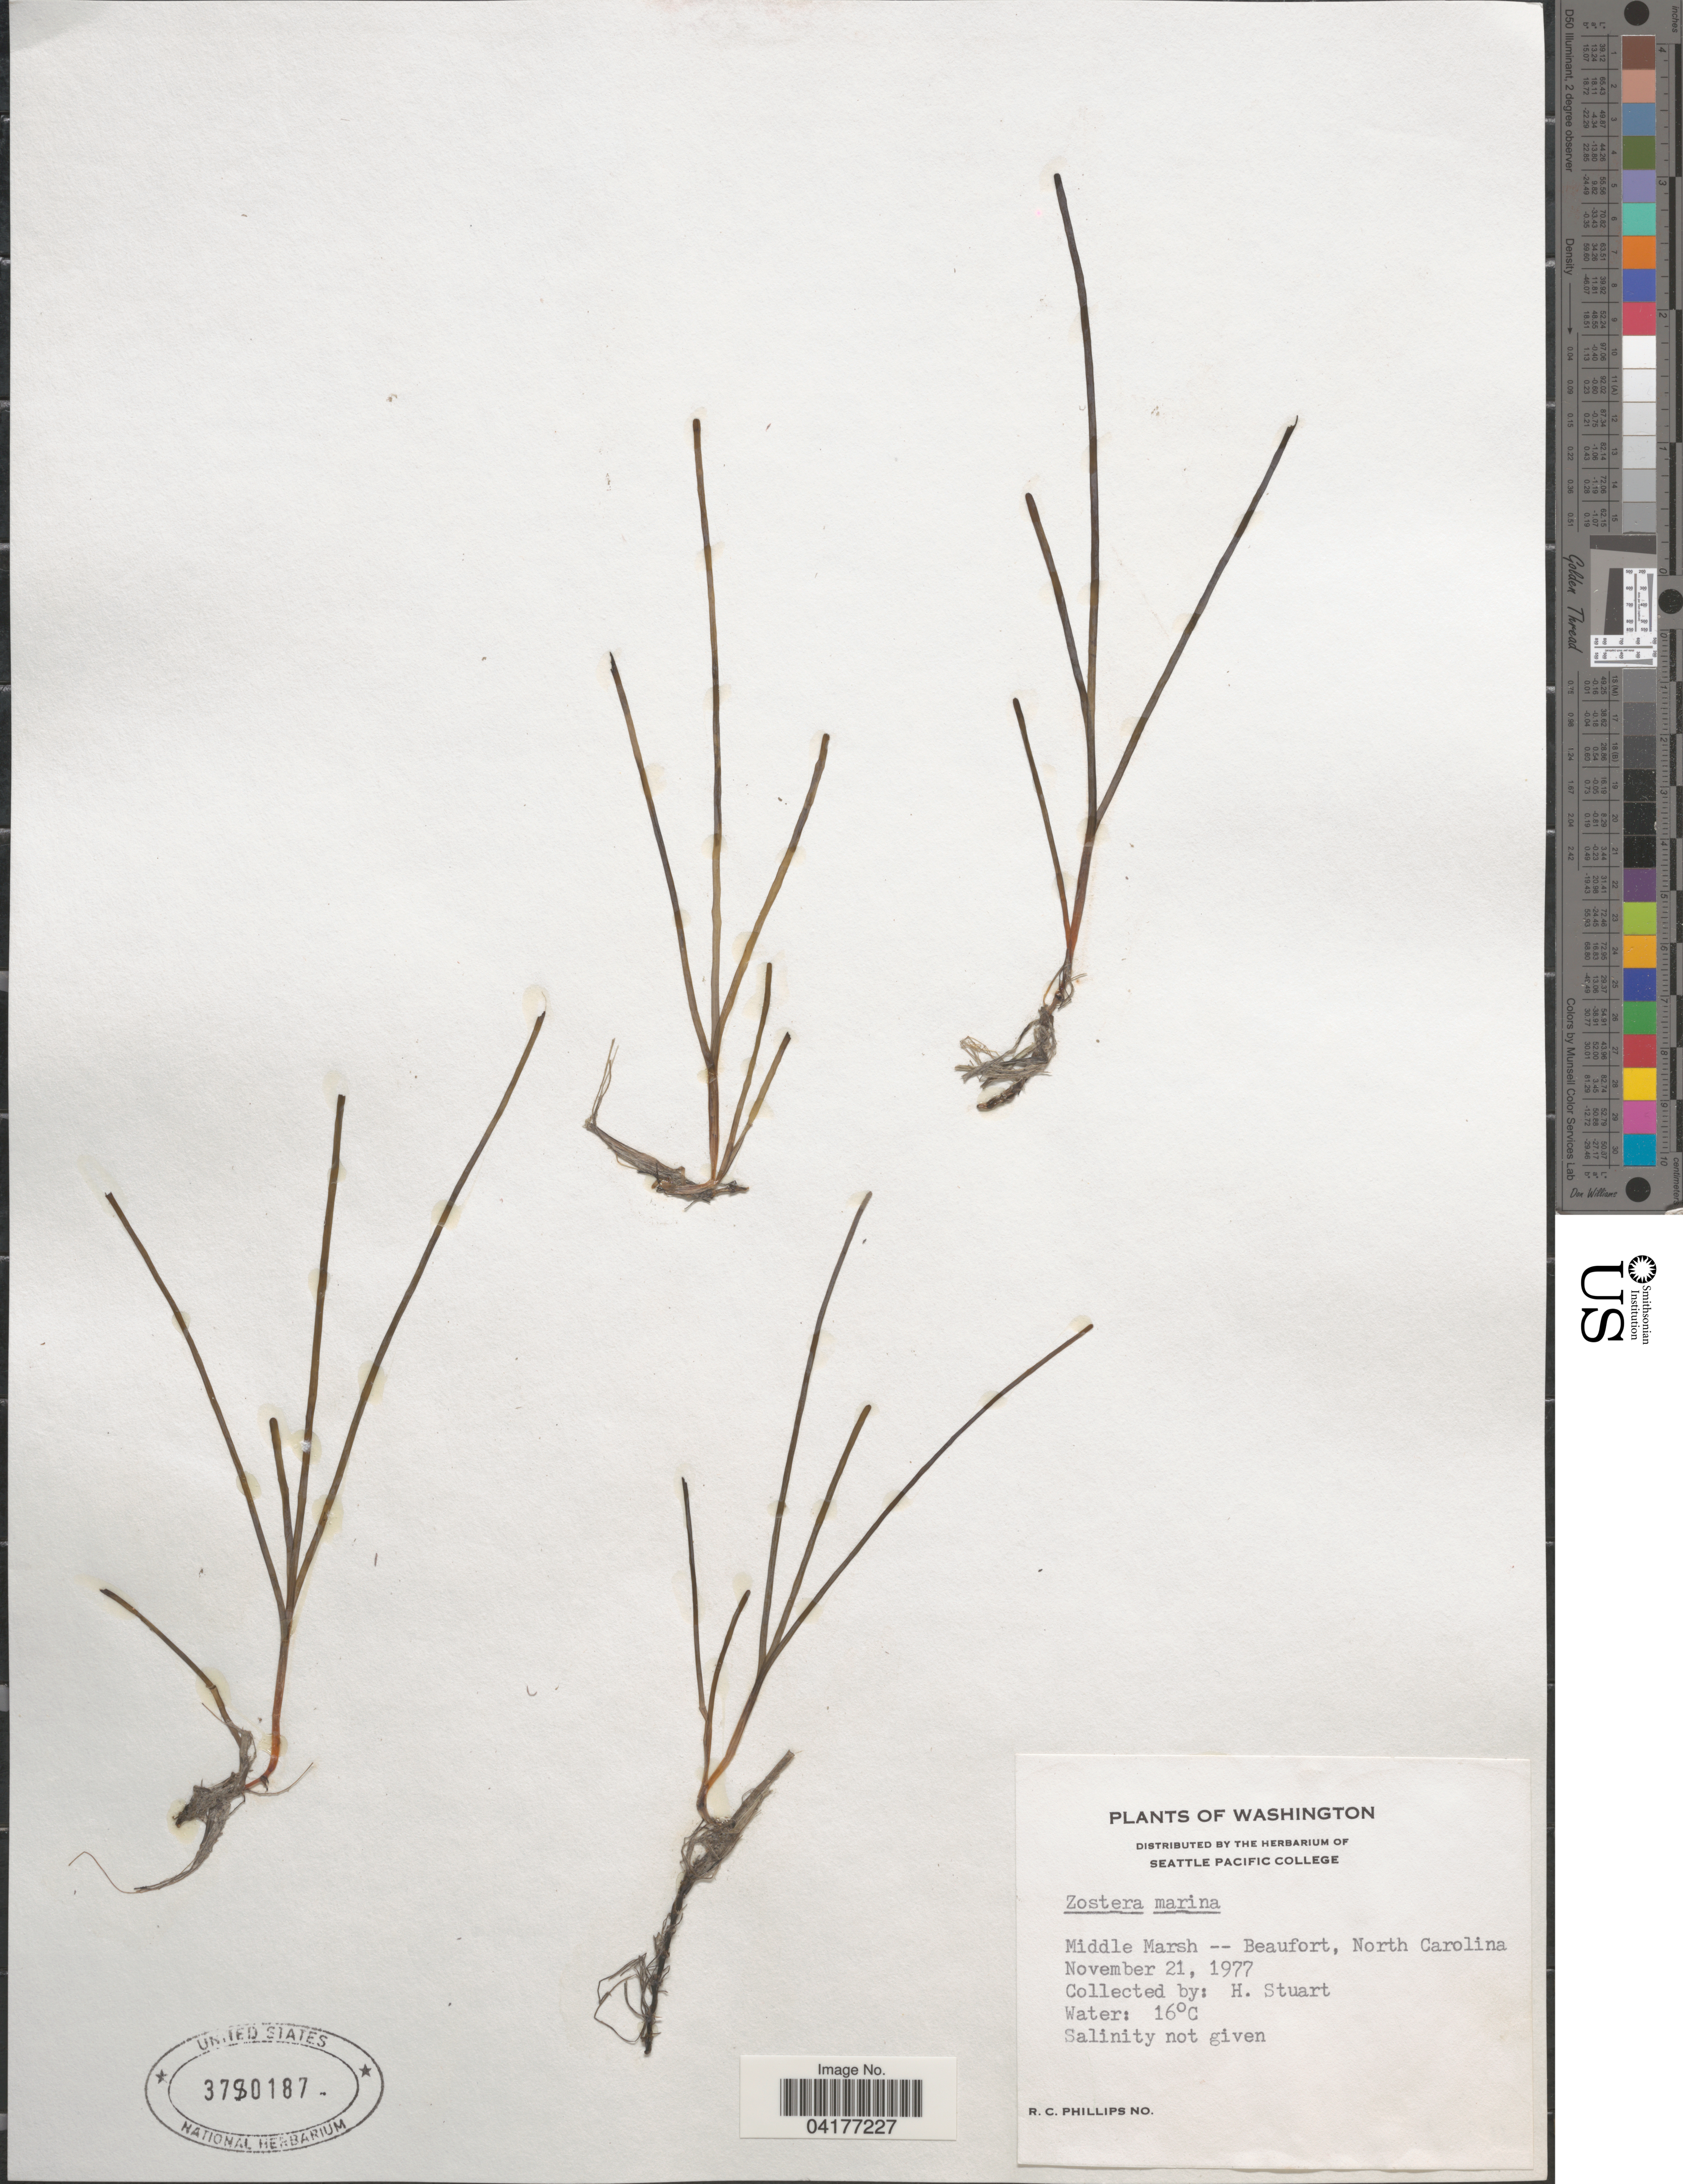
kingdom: Plantae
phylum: Tracheophyta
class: Liliopsida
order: Alismatales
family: Zosteraceae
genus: Zostera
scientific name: Zostera marina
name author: L.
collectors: H. Stuart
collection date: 1977-11-21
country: United States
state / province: North Carolina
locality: Middle Marsh -- Beaufort.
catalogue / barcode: US 3780187